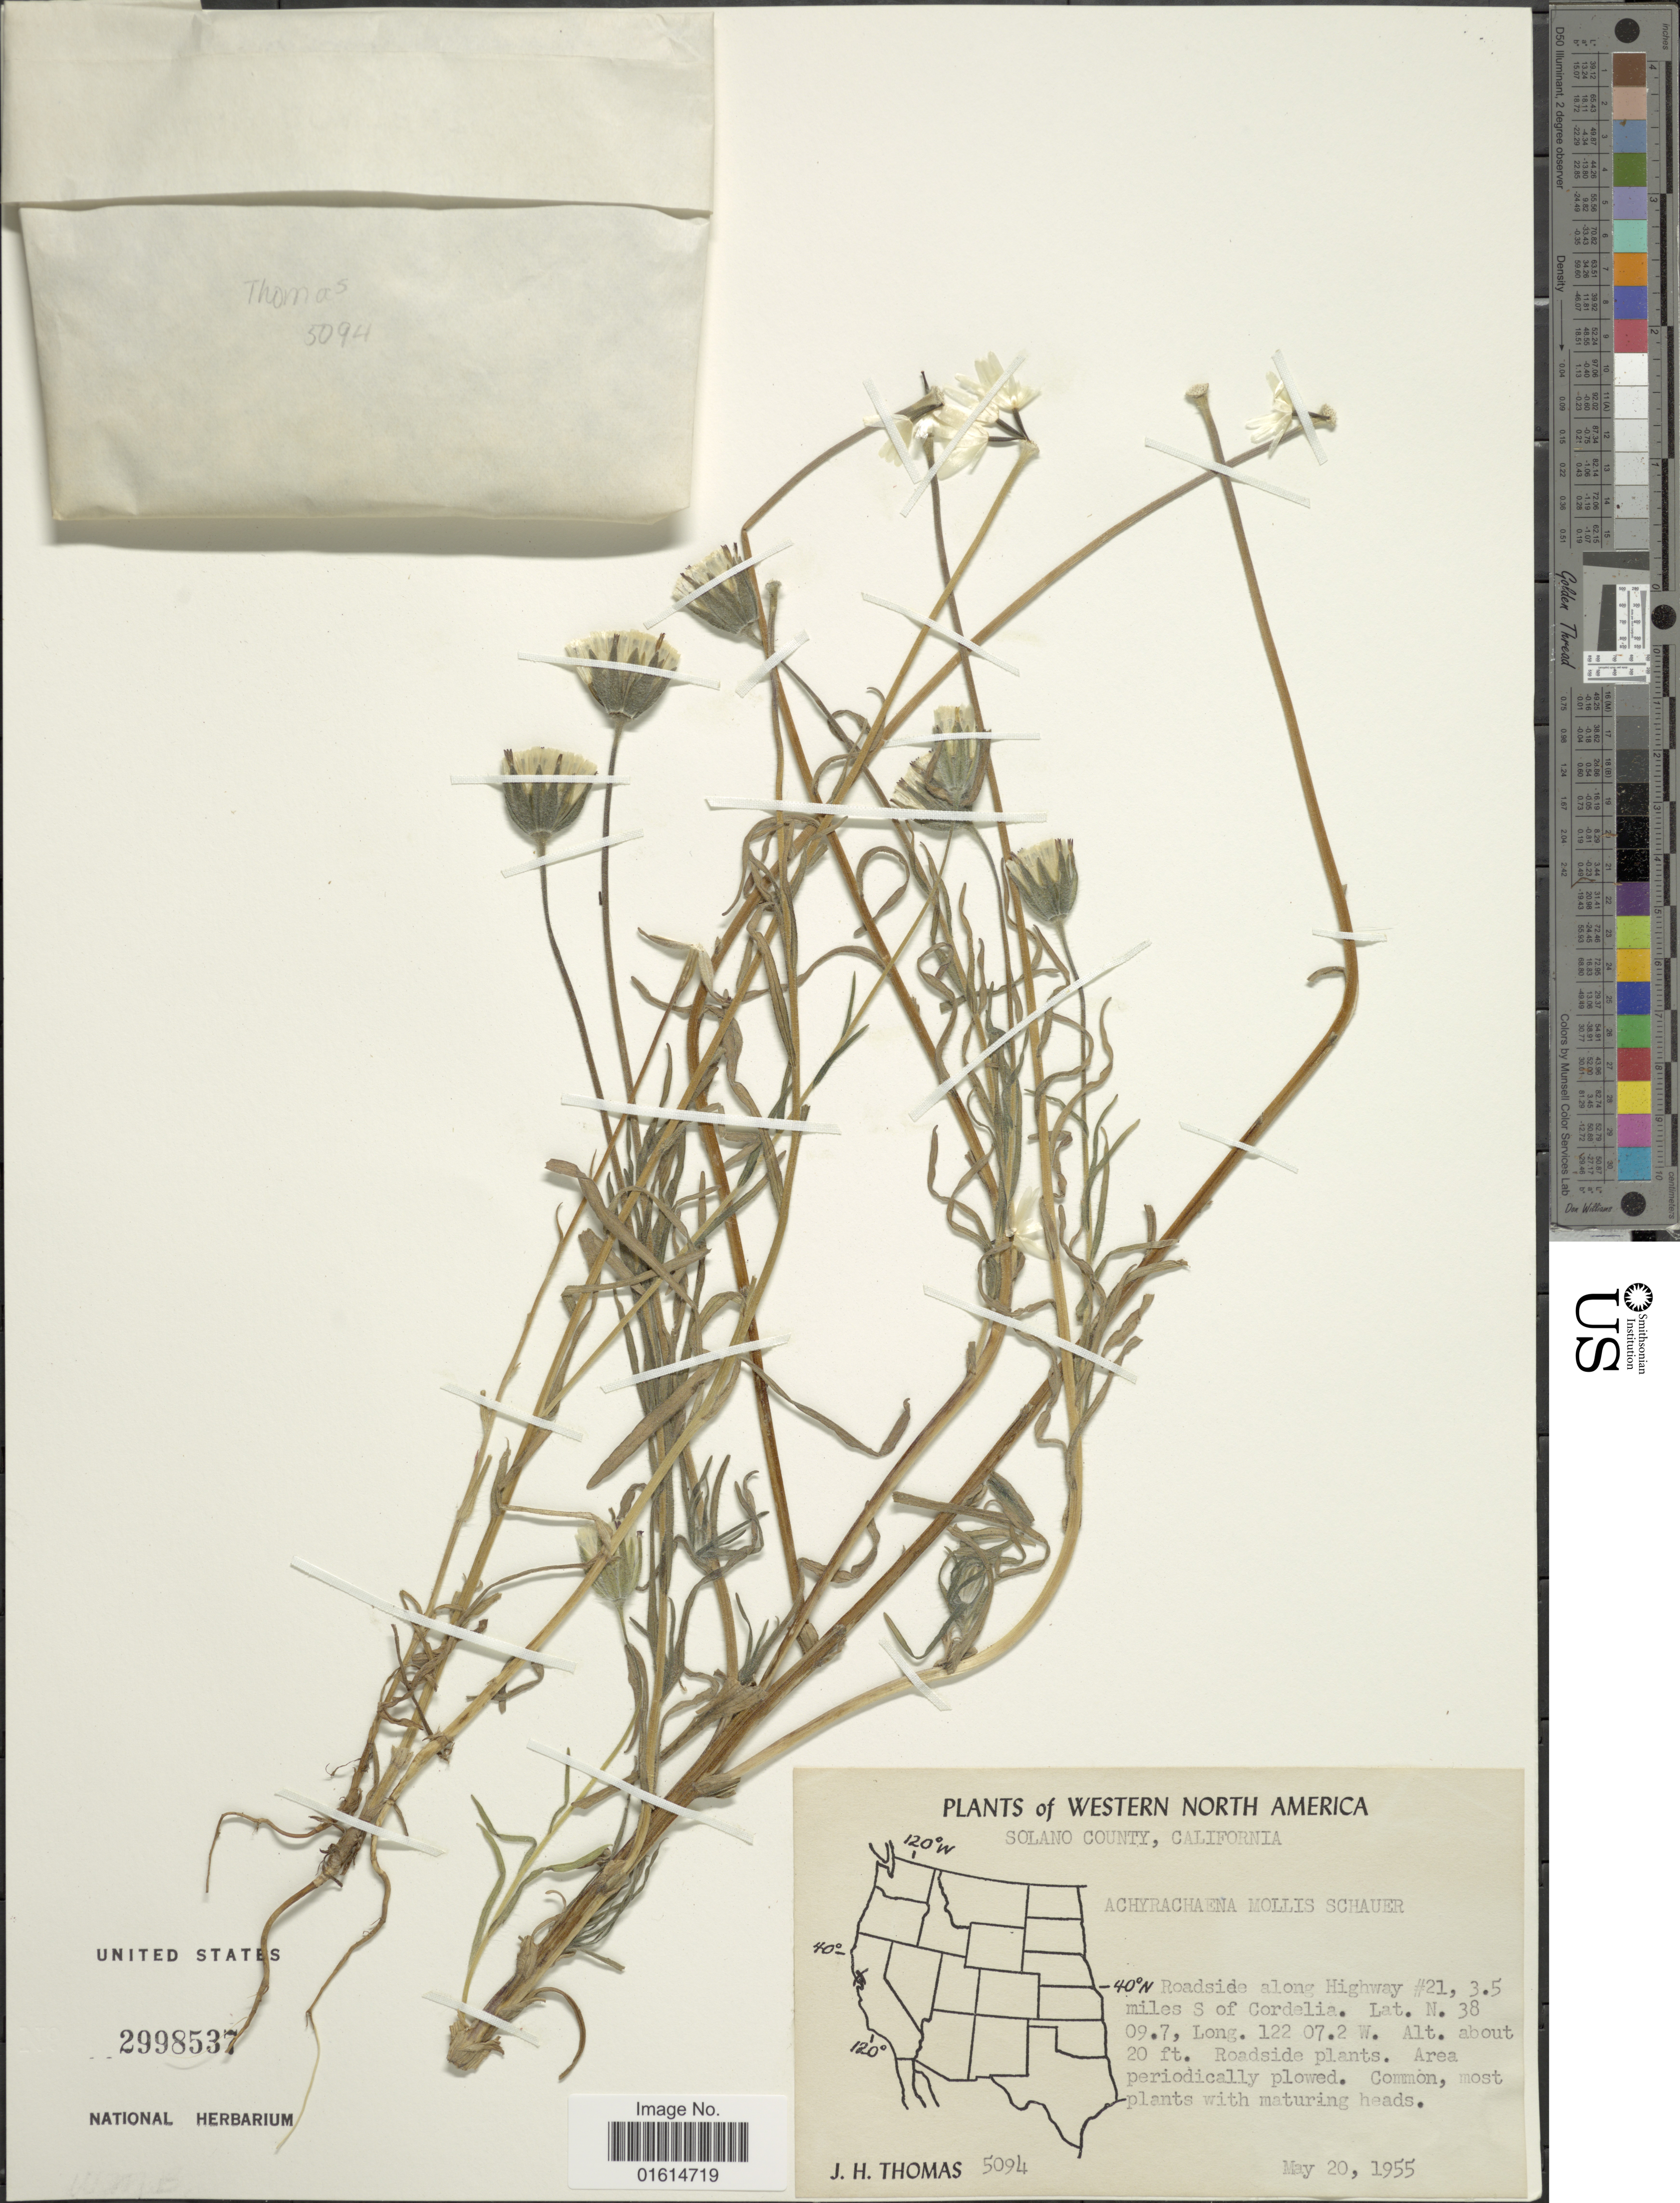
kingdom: Plantae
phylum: Tracheophyta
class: Magnoliopsida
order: Asterales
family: Asteraceae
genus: Achyrachaena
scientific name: Achyrachaena mollis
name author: Schauer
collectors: J. H. Thomas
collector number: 5094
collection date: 1955-05-20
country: United States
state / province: California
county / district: Solano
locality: Western North America, Solano County, roadside along Highway #21, 3.5 miles S of Cordelia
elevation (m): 6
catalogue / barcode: US 2998537